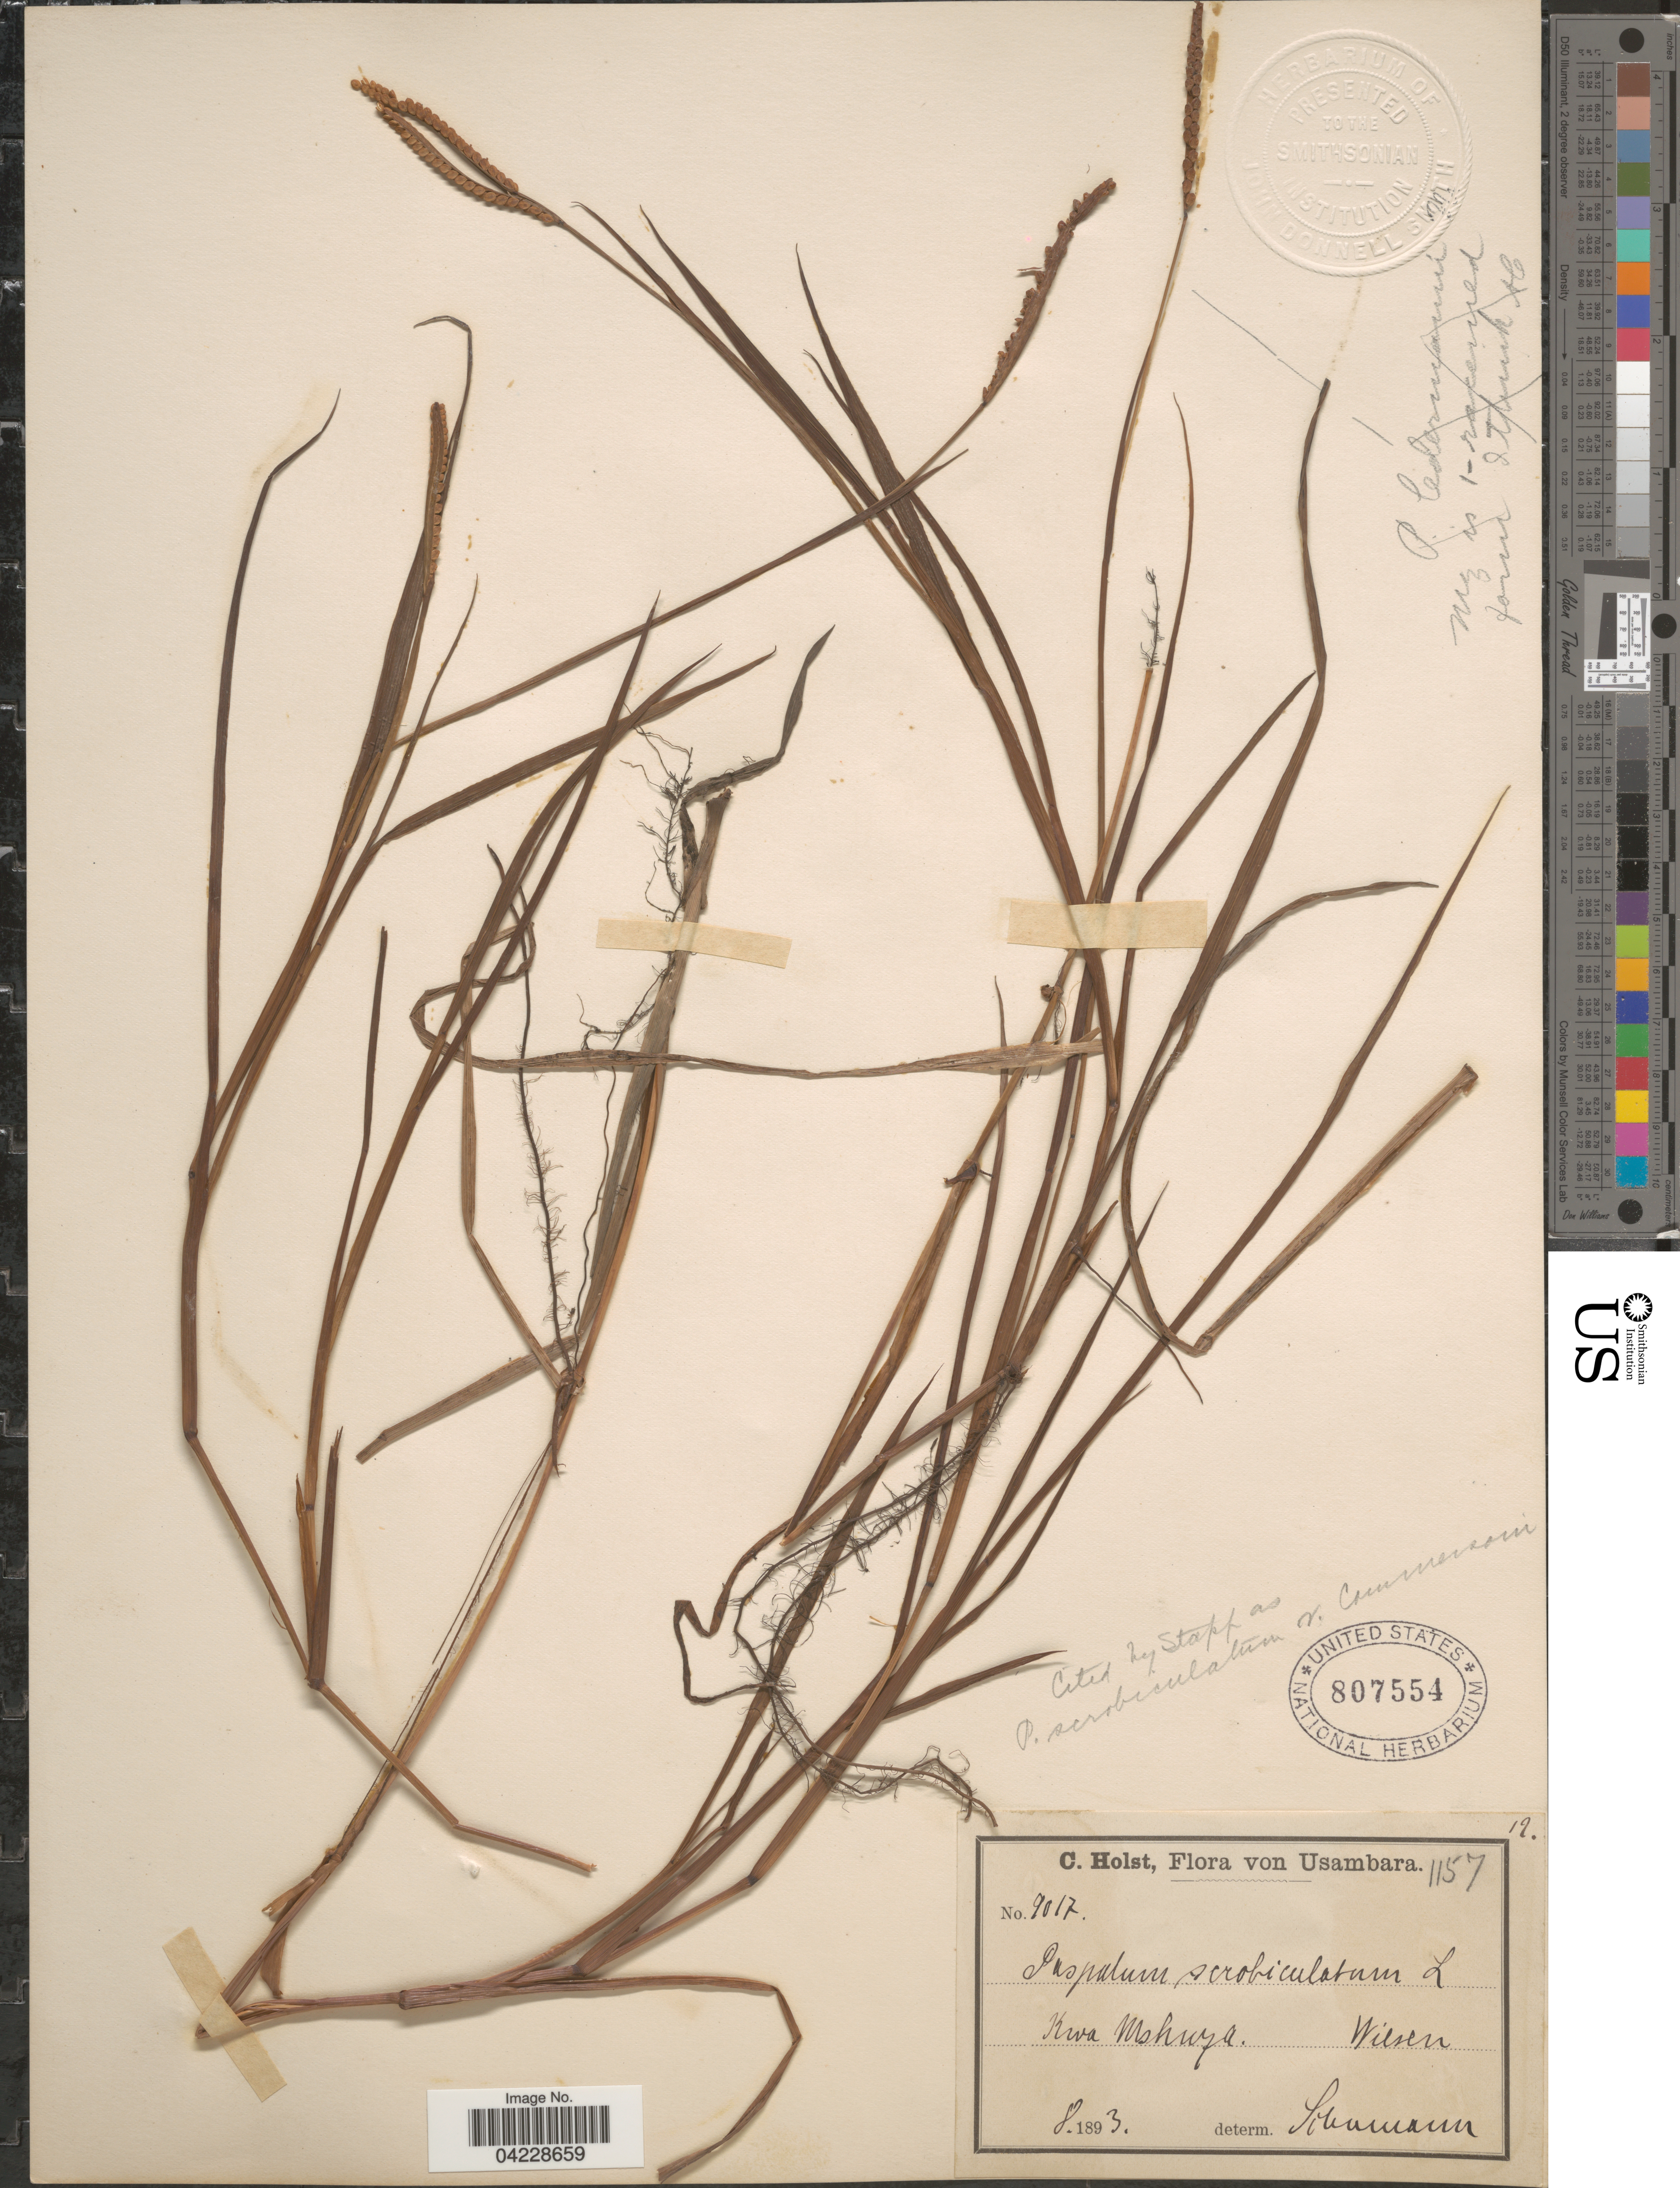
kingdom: Plantae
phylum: Tracheophyta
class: Liliopsida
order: Poales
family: Poaceae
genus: Paspalum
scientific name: Paspalum scrobiculatum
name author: L.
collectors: C. H. Holst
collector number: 9017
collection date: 1893-08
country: Tanzania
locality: Usambara. Kwa Mschuza. Wiesen.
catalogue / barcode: US 807554